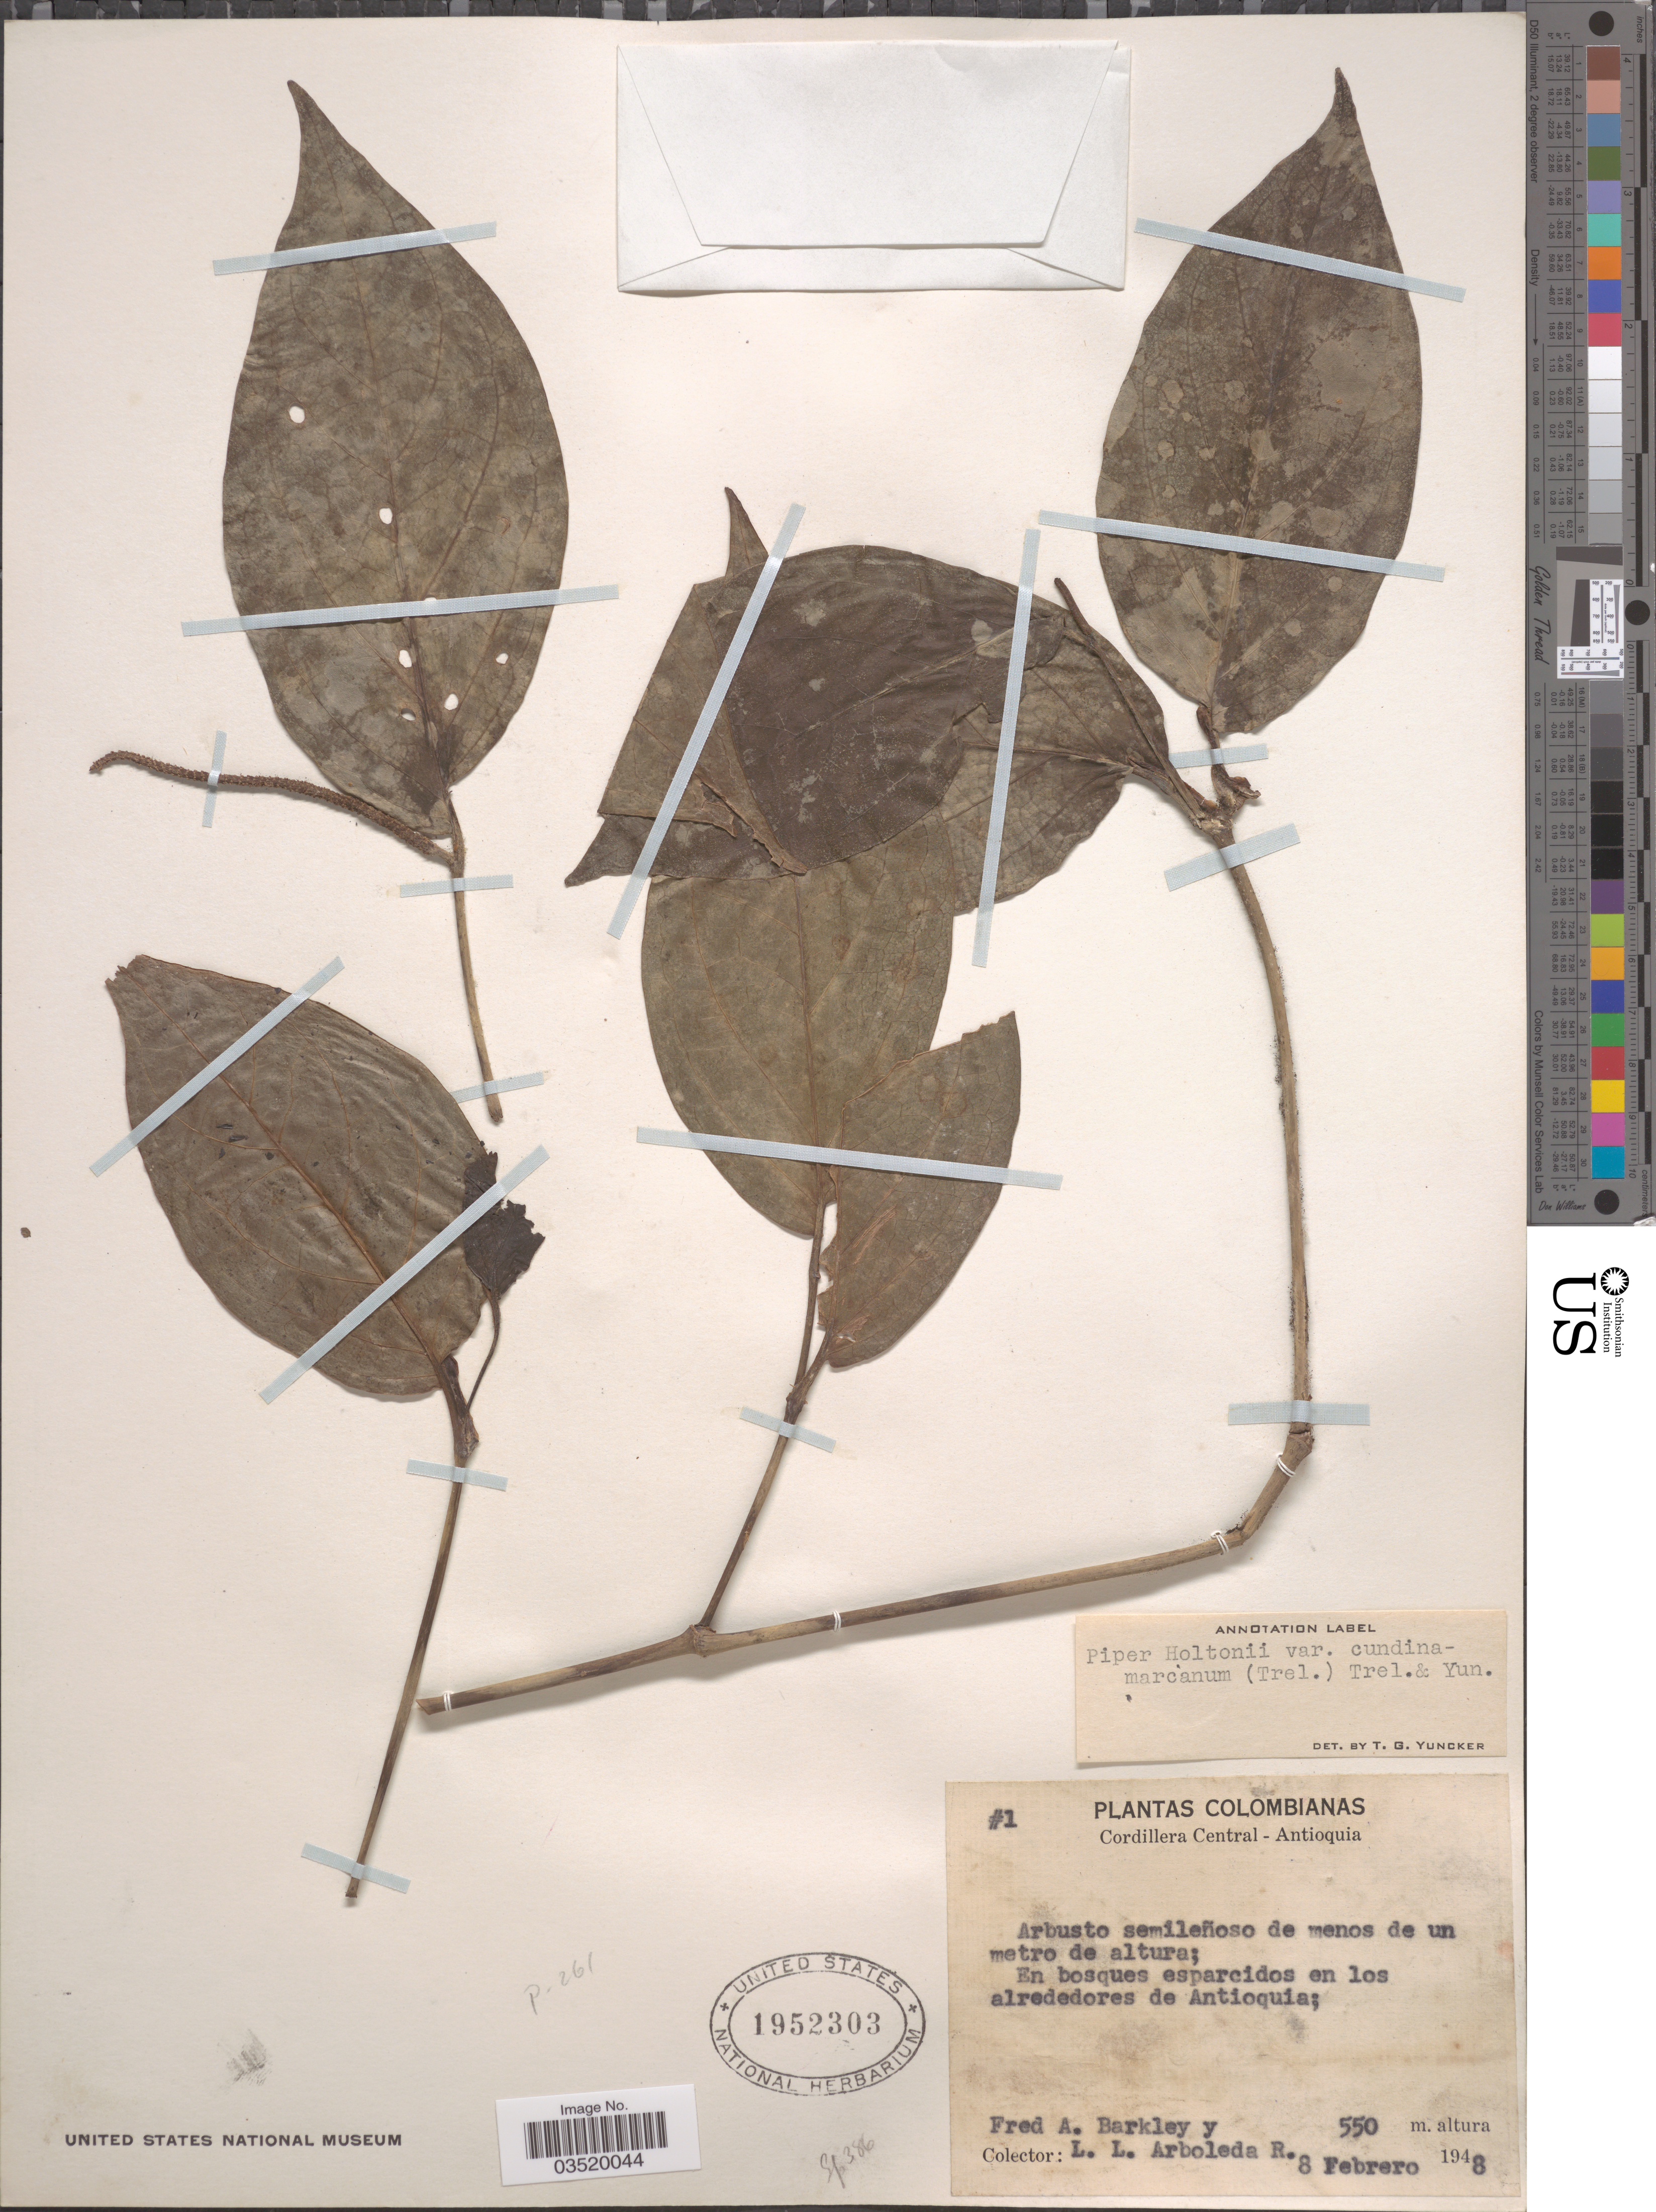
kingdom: Plantae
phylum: Tracheophyta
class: Magnoliopsida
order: Piperales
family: Piperaceae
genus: Piper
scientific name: Piper holtonii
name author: Trel.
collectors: L. Arboleda & F. A. Barkley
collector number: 1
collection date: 1948-02-08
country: Colombia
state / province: Antioquia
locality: Cordillera Central - Antioquia. En bosques esparcidos en los alrededores de Antioquia.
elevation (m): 550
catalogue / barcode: US 1952303